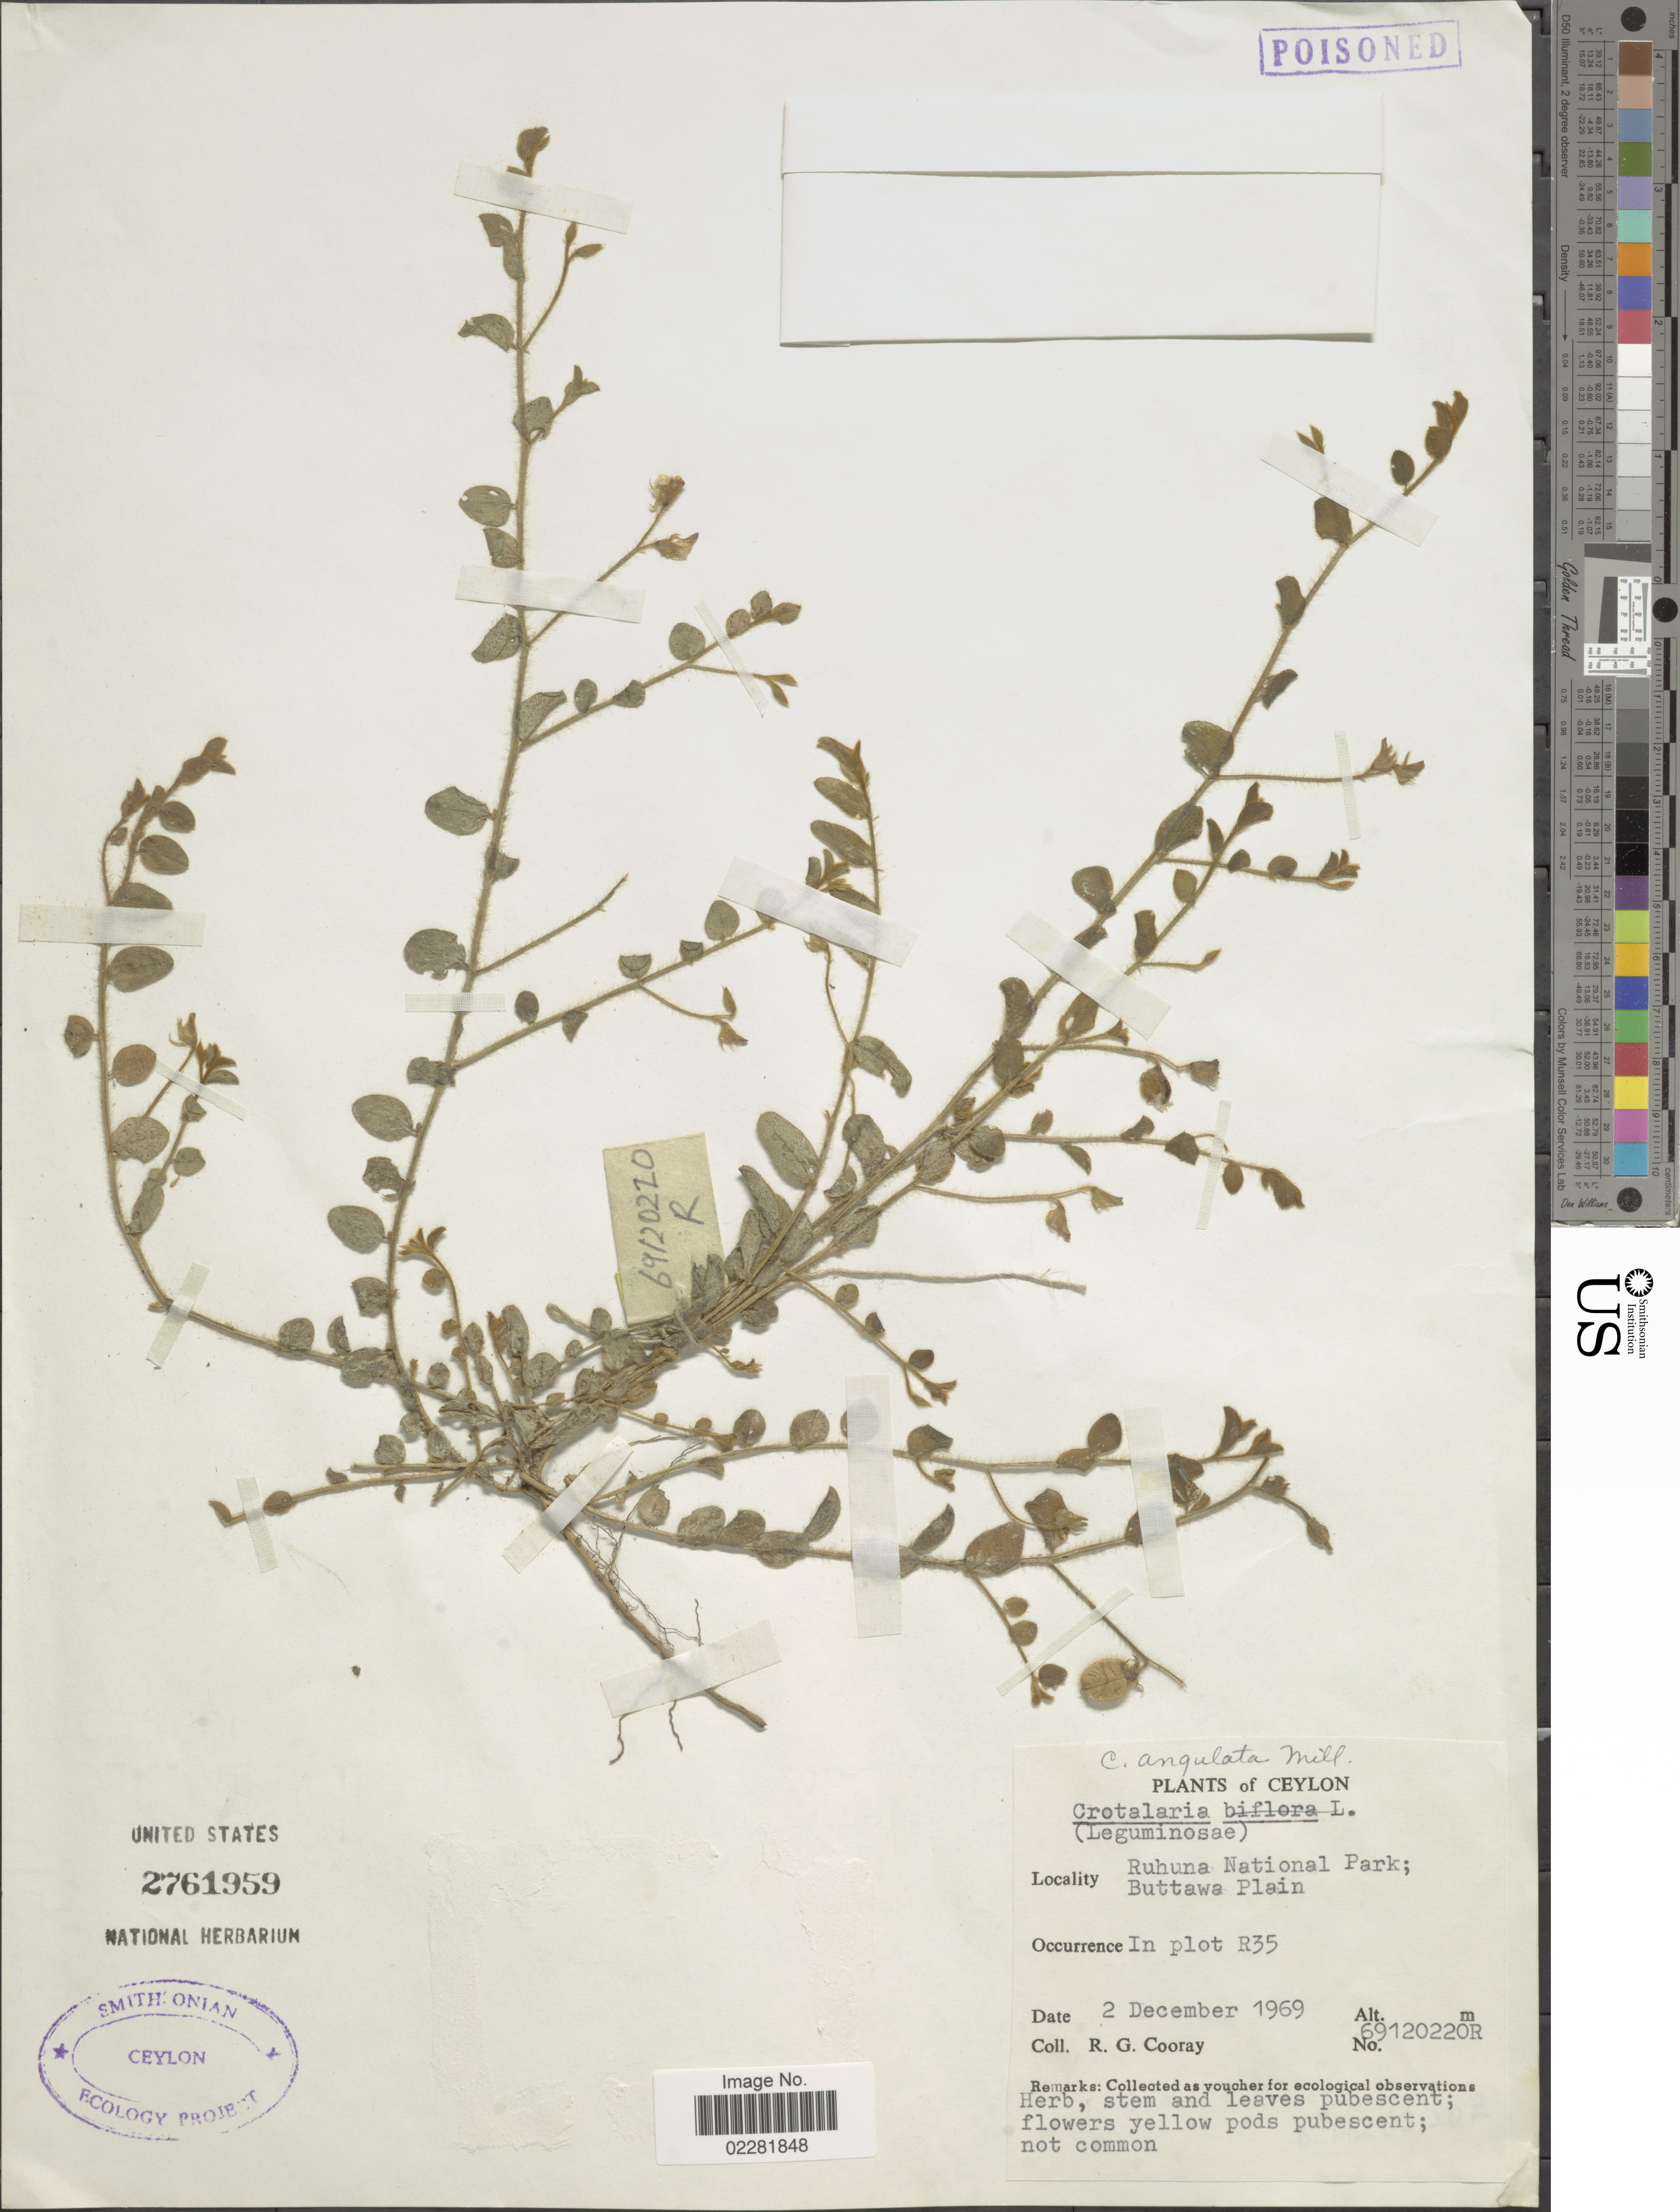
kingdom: Plantae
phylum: Tracheophyta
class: Magnoliopsida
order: Fabales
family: Fabaceae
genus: Crotalaria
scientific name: Crotalaria angulata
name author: Mill.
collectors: R. Cooray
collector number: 69120220R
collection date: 1969-12-02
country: Sri Lanka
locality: Ceylon, Ruhuna National Park, Buttawa Plain, plot R35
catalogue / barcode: US 2761959